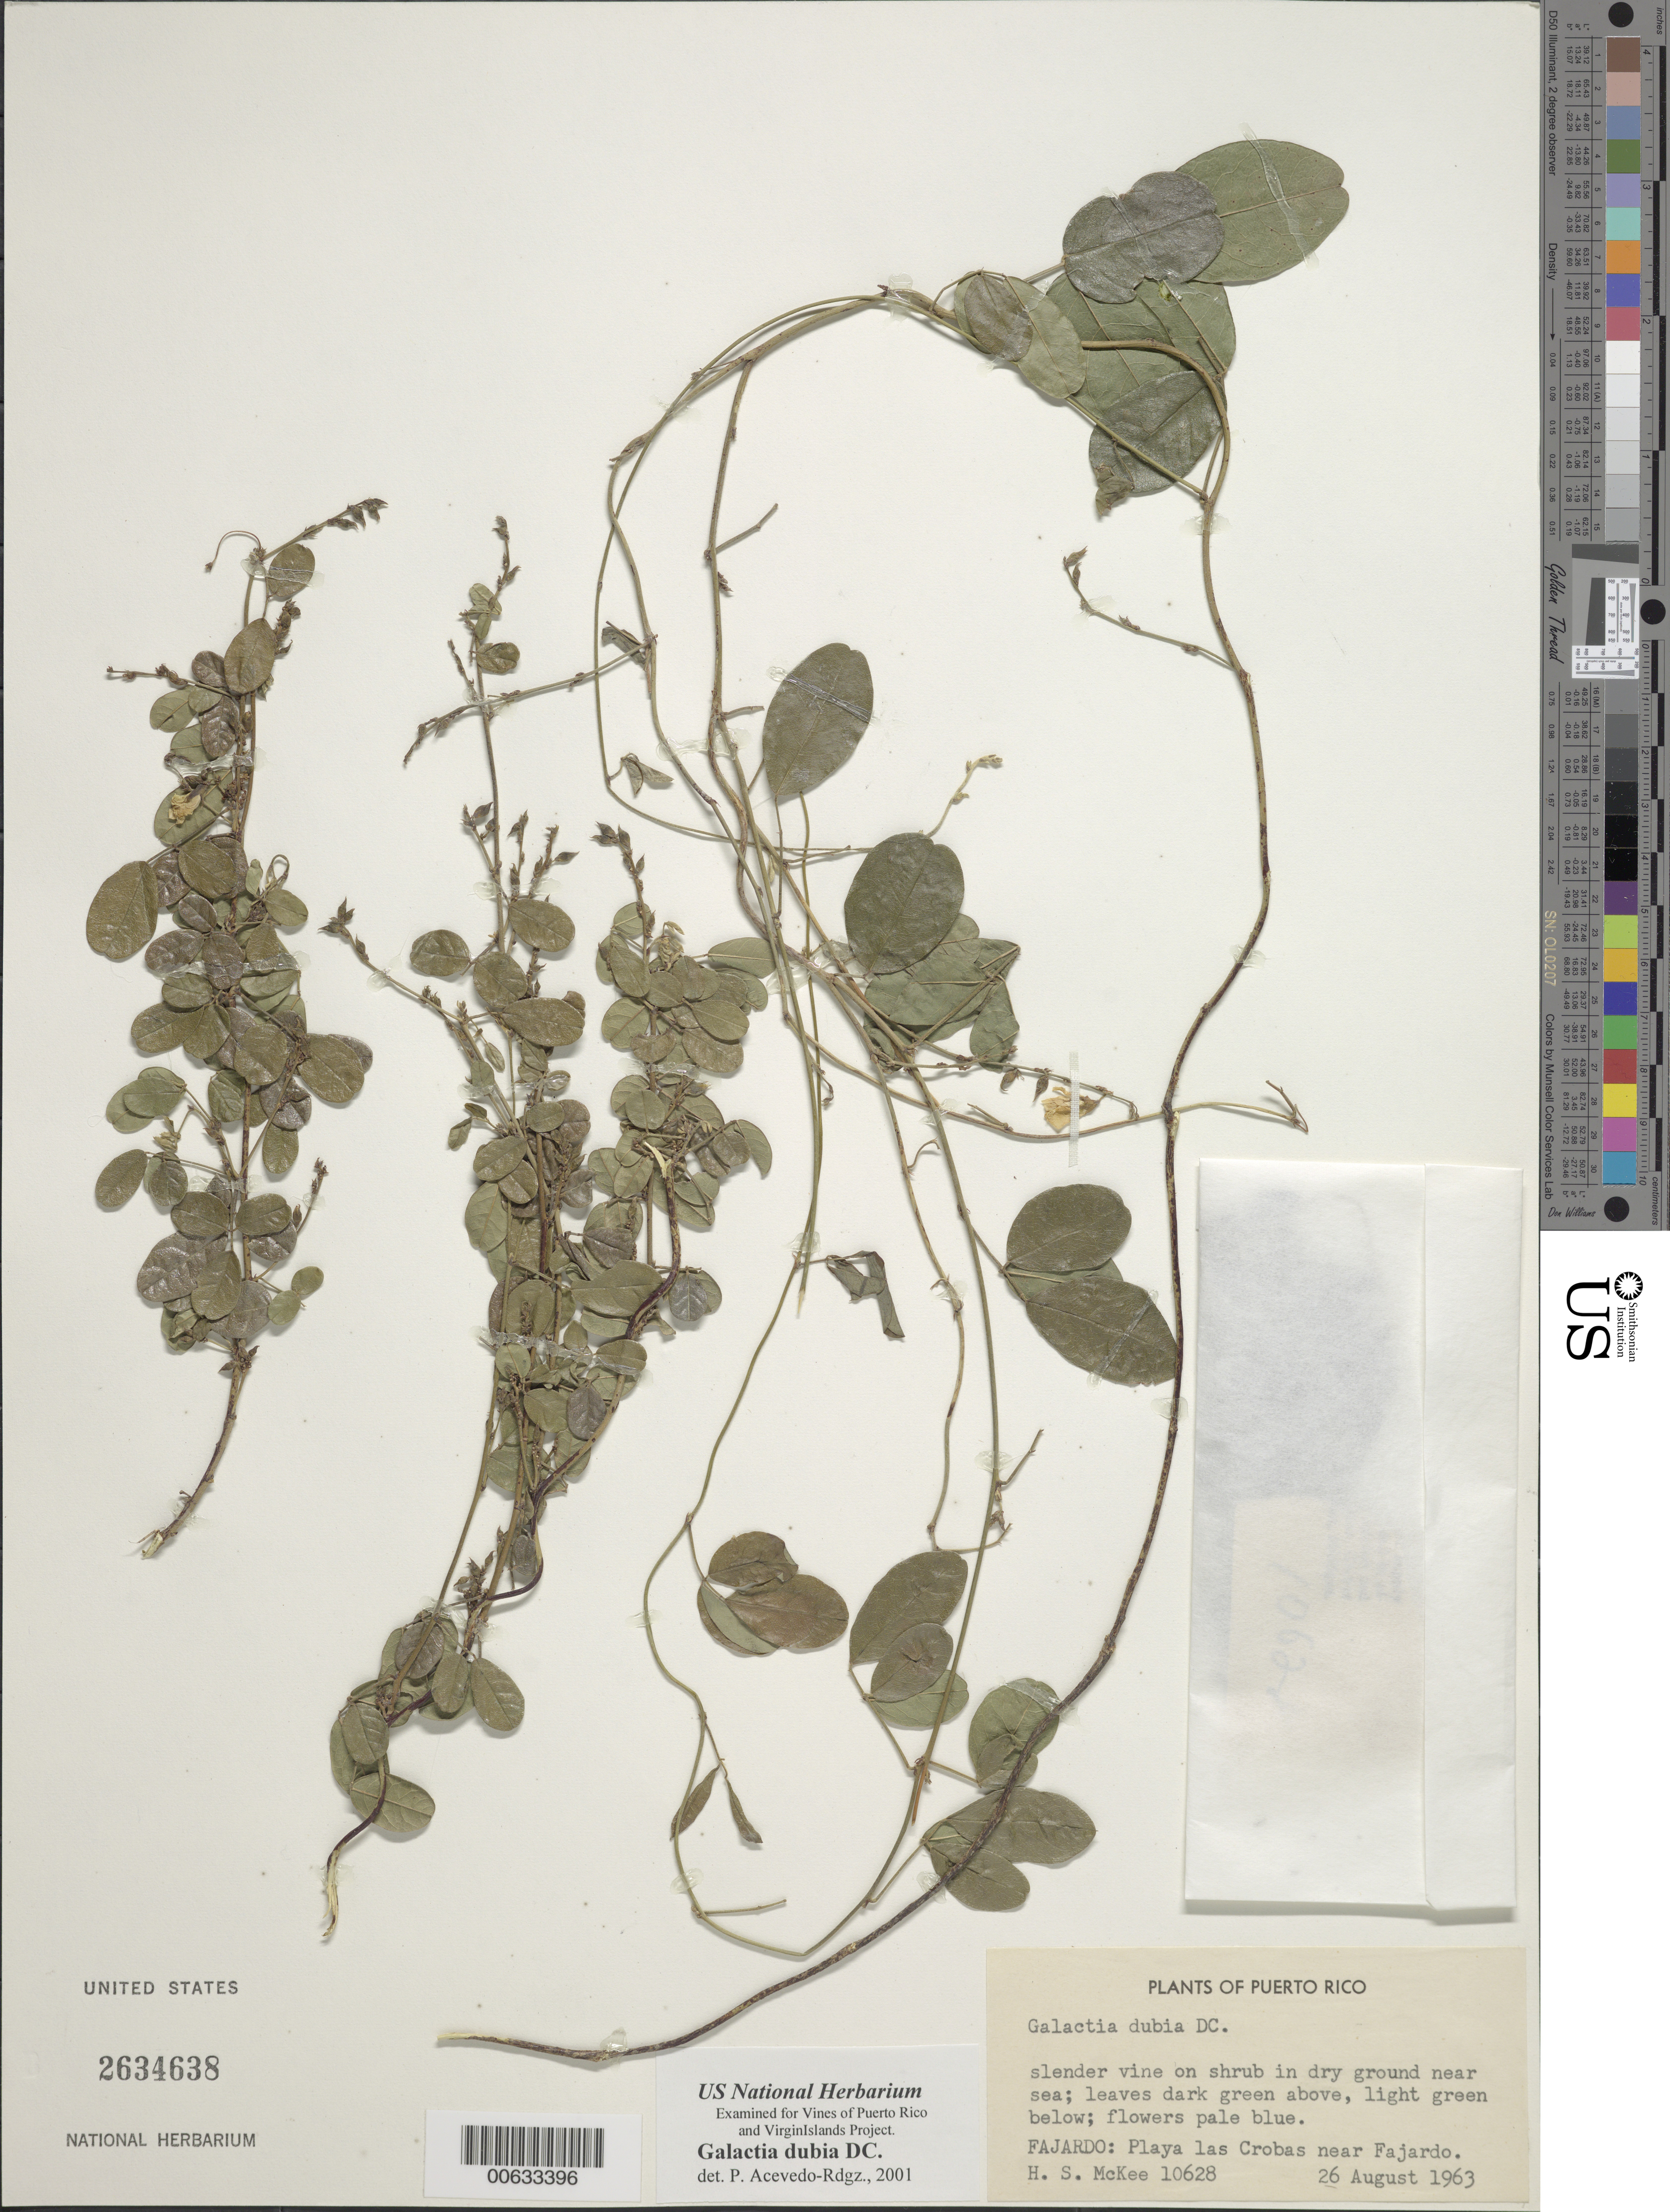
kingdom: Plantae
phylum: Tracheophyta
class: Magnoliopsida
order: Fabales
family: Fabaceae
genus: Galactia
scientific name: Galactia dubia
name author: DC.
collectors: H. S. McKee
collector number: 10628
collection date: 1963-08-26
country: Puerto Rico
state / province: Fajardo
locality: Fajardo: Playa las Crobas near Fajardo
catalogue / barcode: US 2634638